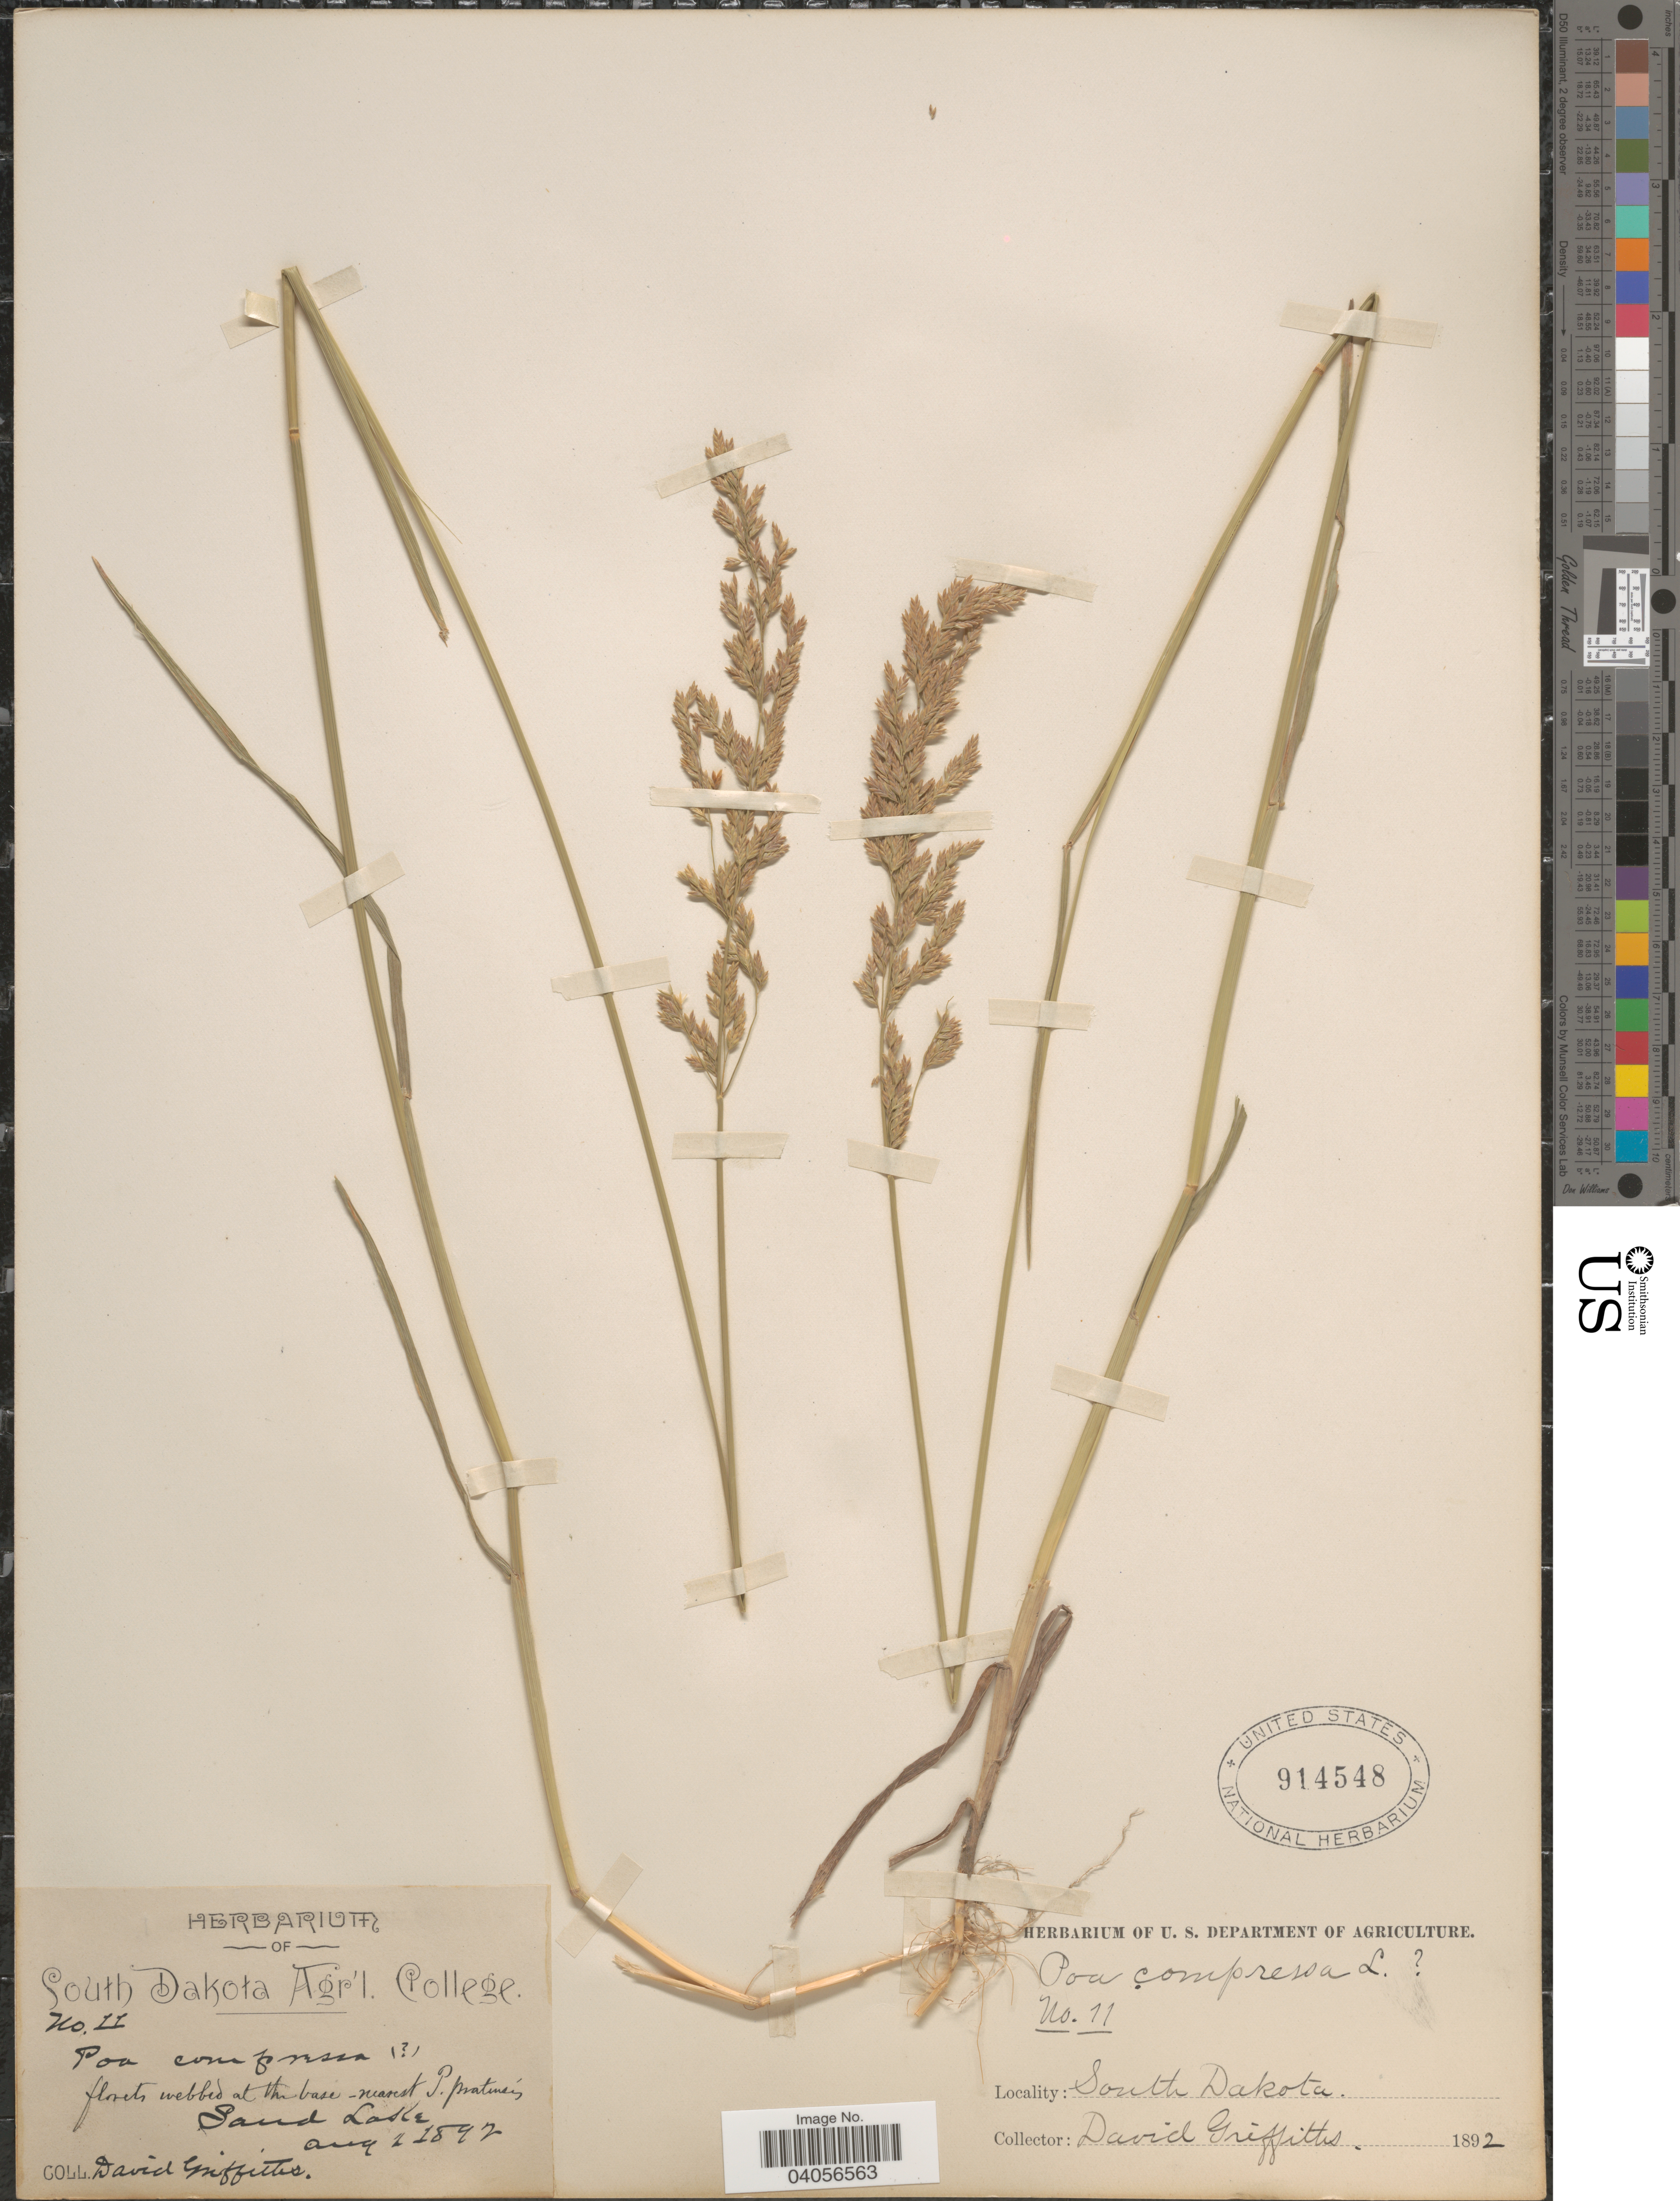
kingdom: Plantae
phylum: Tracheophyta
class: Liliopsida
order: Poales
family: Poaceae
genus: Poa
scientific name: Poa compressa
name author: L.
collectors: D. Griffiths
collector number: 11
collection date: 1892-08-01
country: United States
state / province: South Dakota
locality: Sand Lake.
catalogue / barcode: US 914548